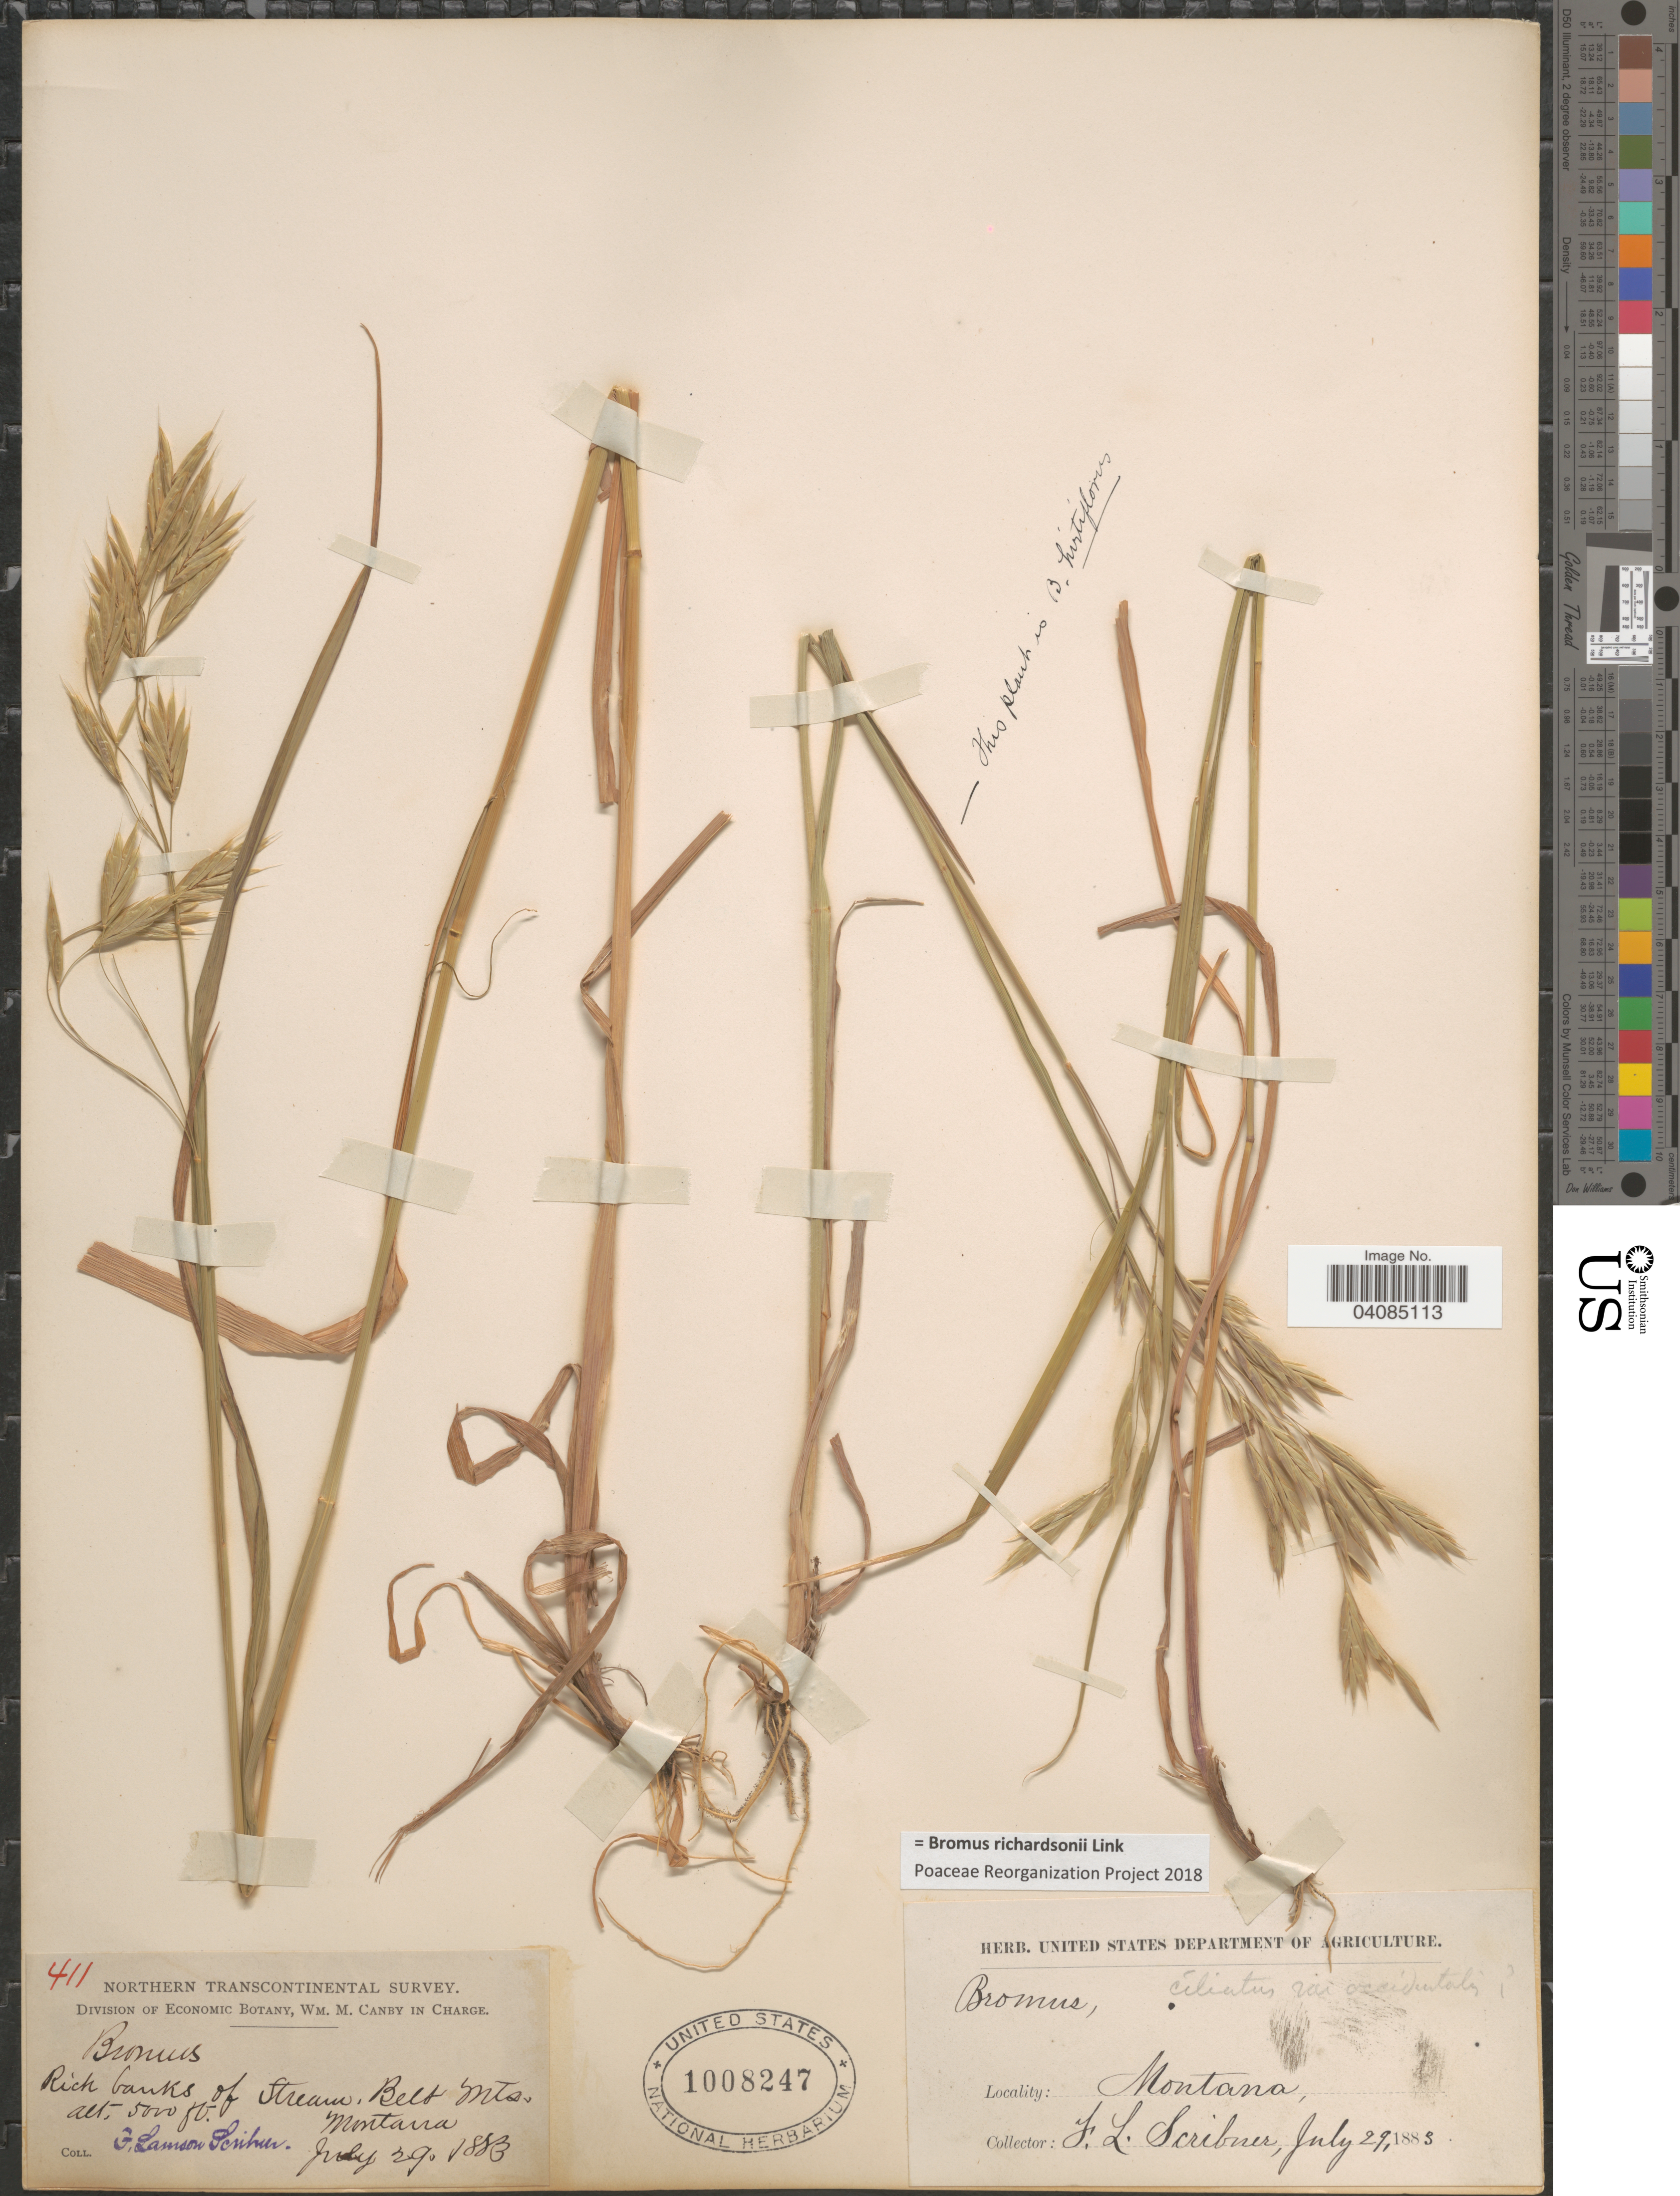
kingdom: Plantae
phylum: Tracheophyta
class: Liliopsida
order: Poales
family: Poaceae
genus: Bromus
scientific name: Bromus richardsonii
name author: Link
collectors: F. L. Scribner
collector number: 411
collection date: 1883-07-29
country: United States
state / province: Montana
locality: Northern Transcontinental Survey. Rich banks of Stream. Belt Mts.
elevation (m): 1524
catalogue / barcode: US 1008247